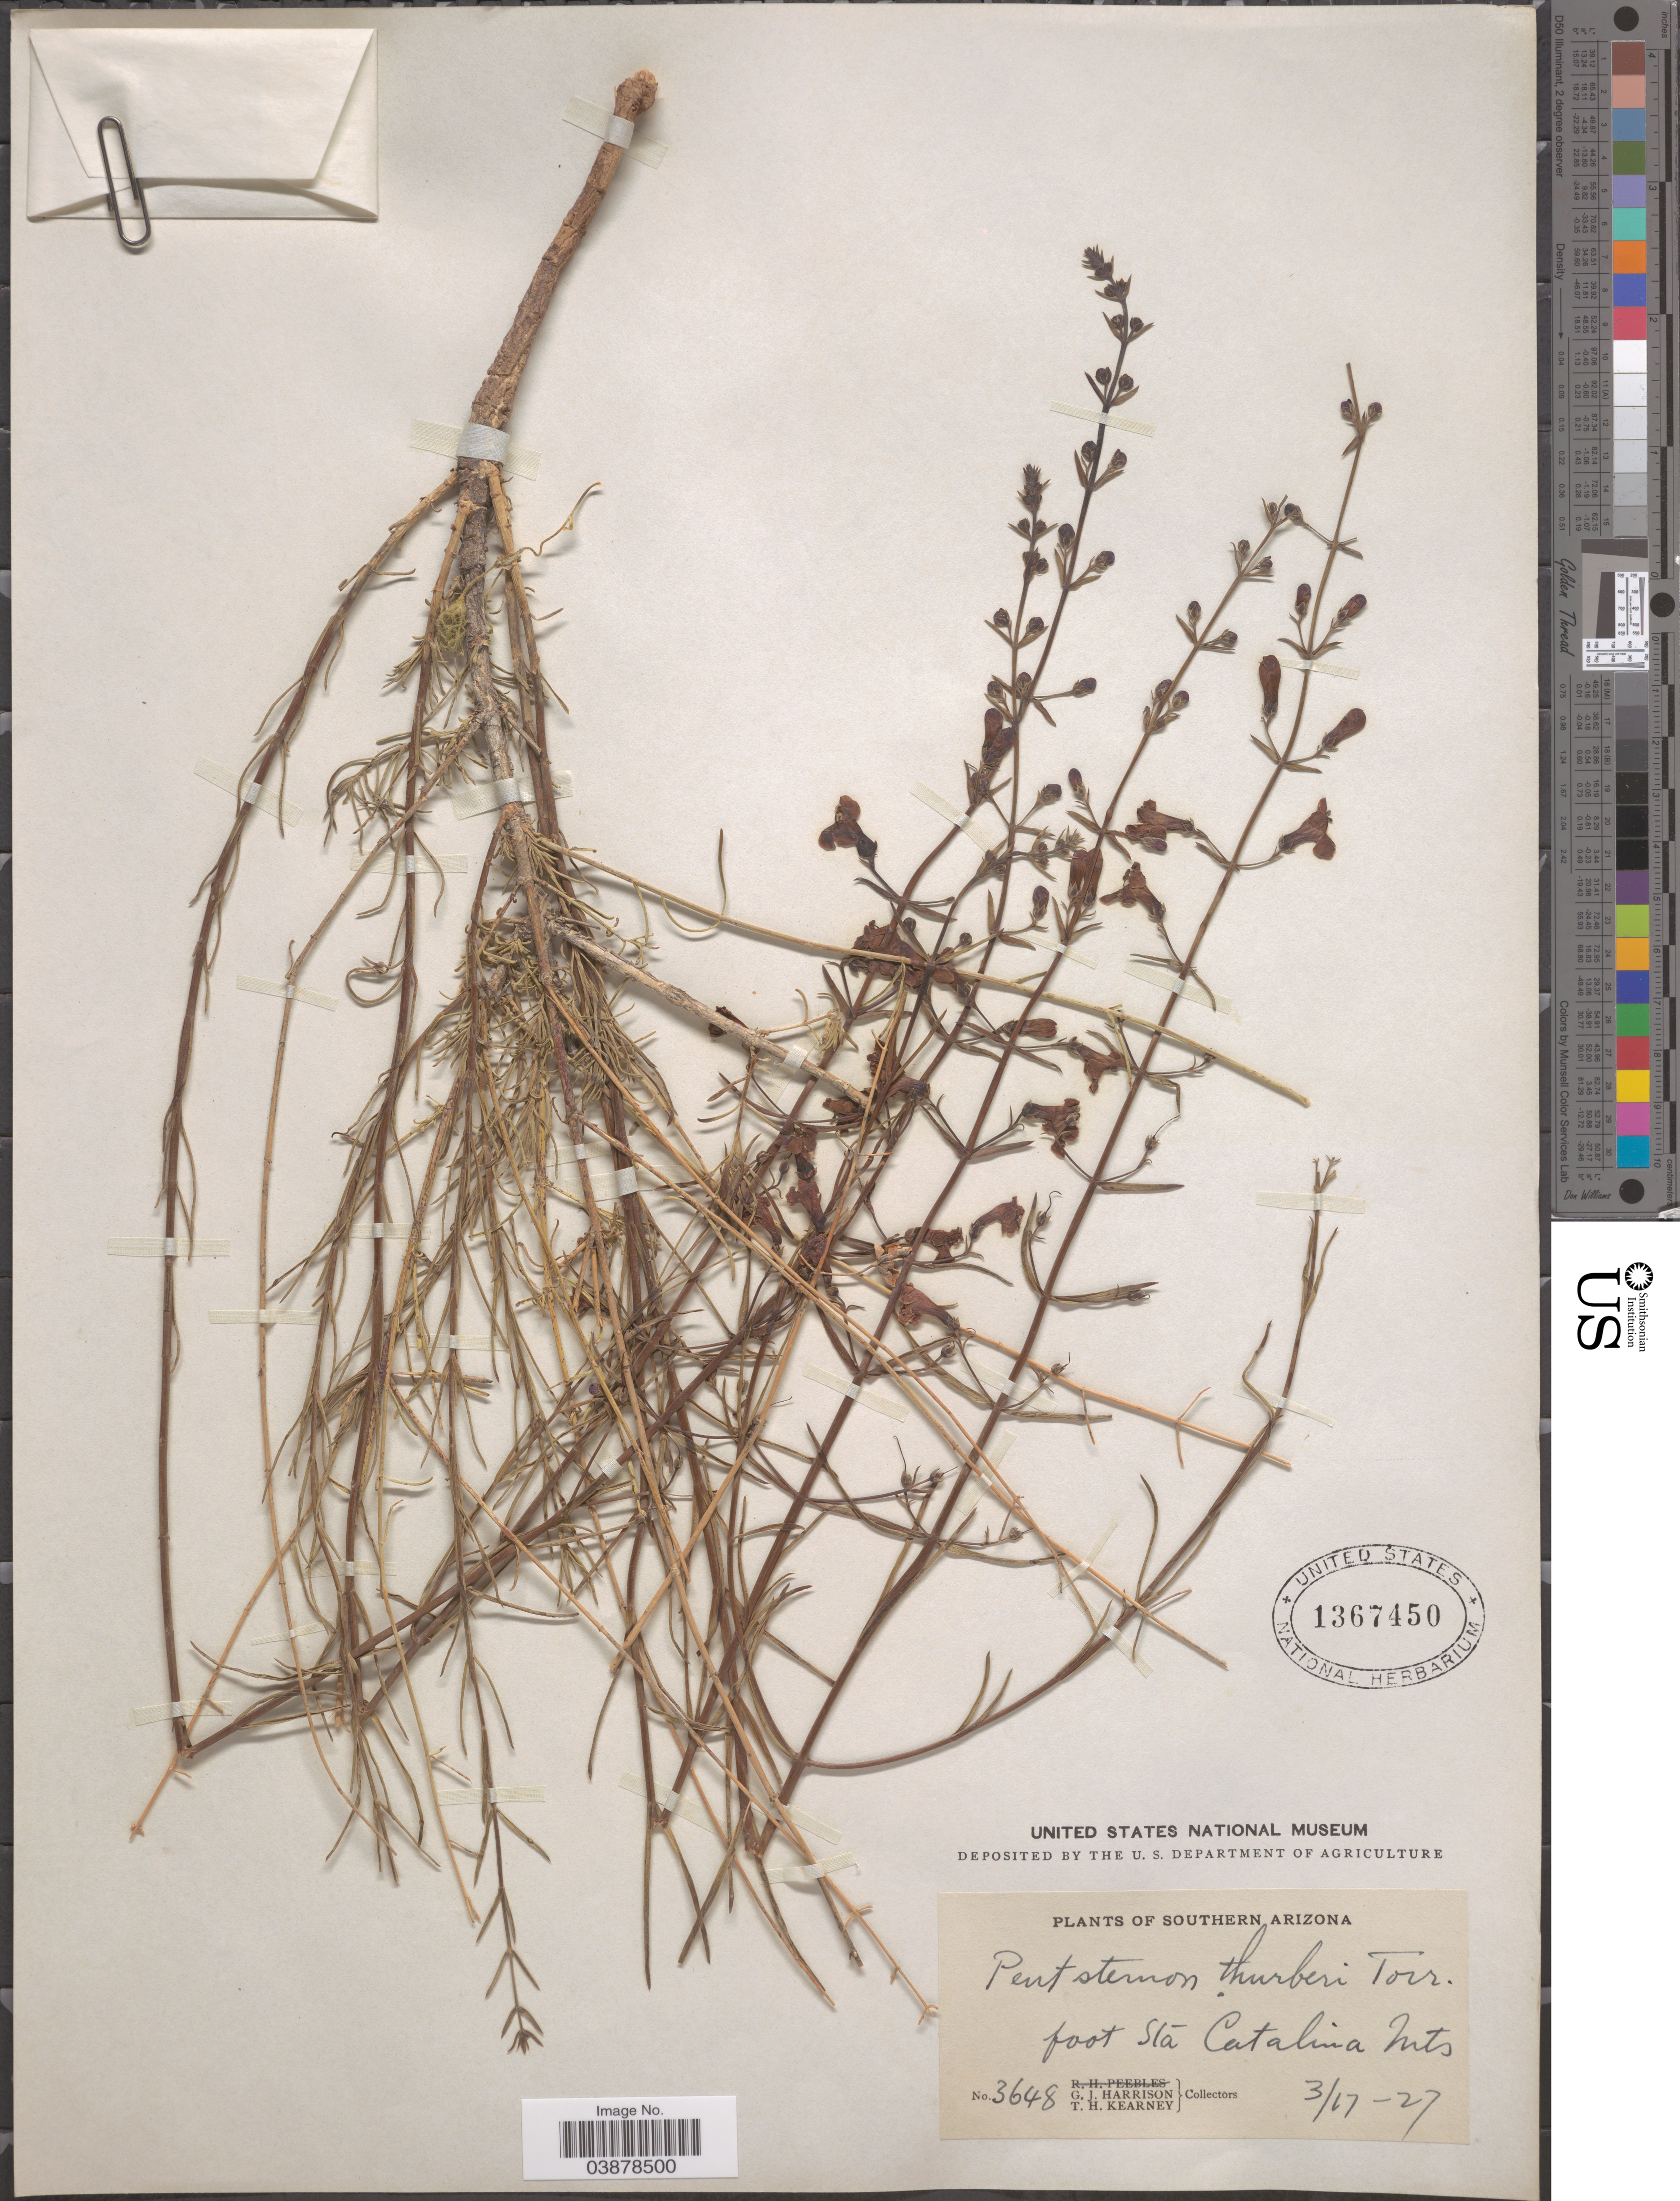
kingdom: Plantae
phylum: Tracheophyta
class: Magnoliopsida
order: Lamiales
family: Plantaginaceae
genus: Penstemon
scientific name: Penstemon thurberi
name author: Torr.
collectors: G. J. Harrison & T. H. Kearney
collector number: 3648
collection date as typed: Transcribed d/m/y: 17/3/27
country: United States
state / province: Arizona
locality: Southern Arizona. Foot Sta Catalina Mts.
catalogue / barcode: US 1367450